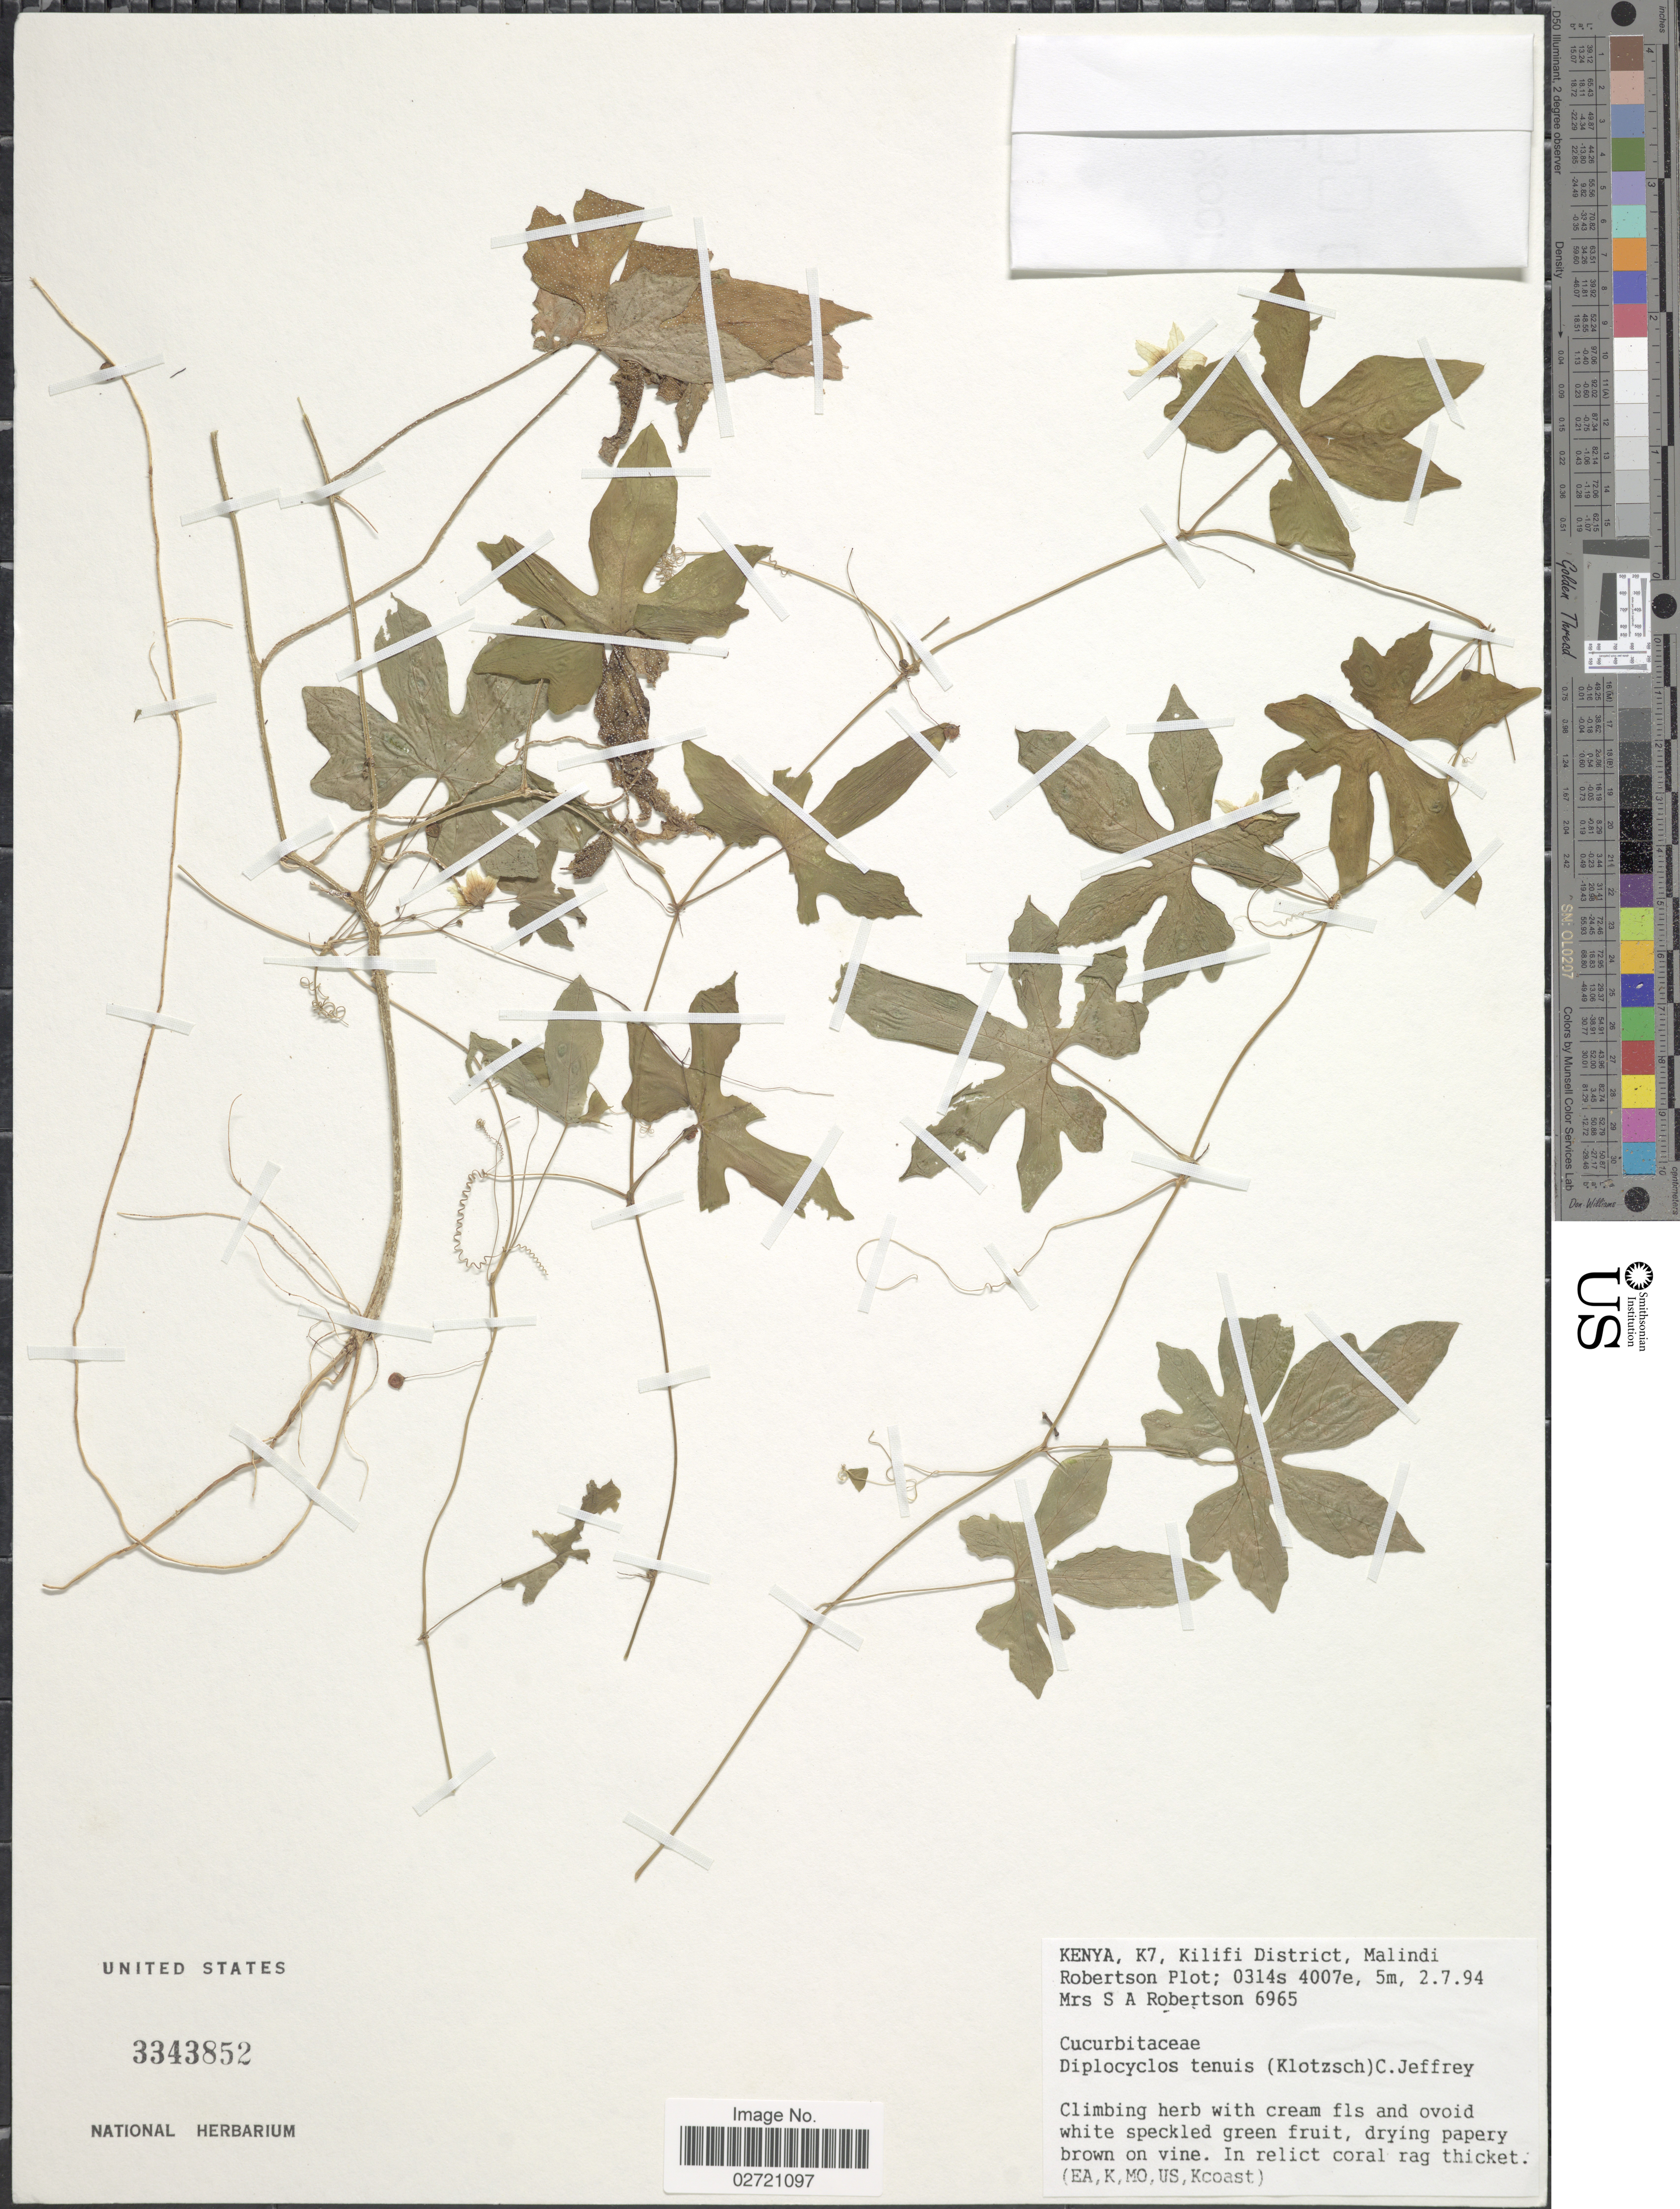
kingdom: Plantae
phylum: Tracheophyta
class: Magnoliopsida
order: Cucurbitales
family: Cucurbitaceae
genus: Diplocyclos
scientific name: Diplocyclos tenuis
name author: C. Jeffrey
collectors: S. Robertson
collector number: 6965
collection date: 1994-07-02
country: Kenya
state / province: Kilifi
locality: K7, Malindi, Robertson plot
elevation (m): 5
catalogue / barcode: US 3343852